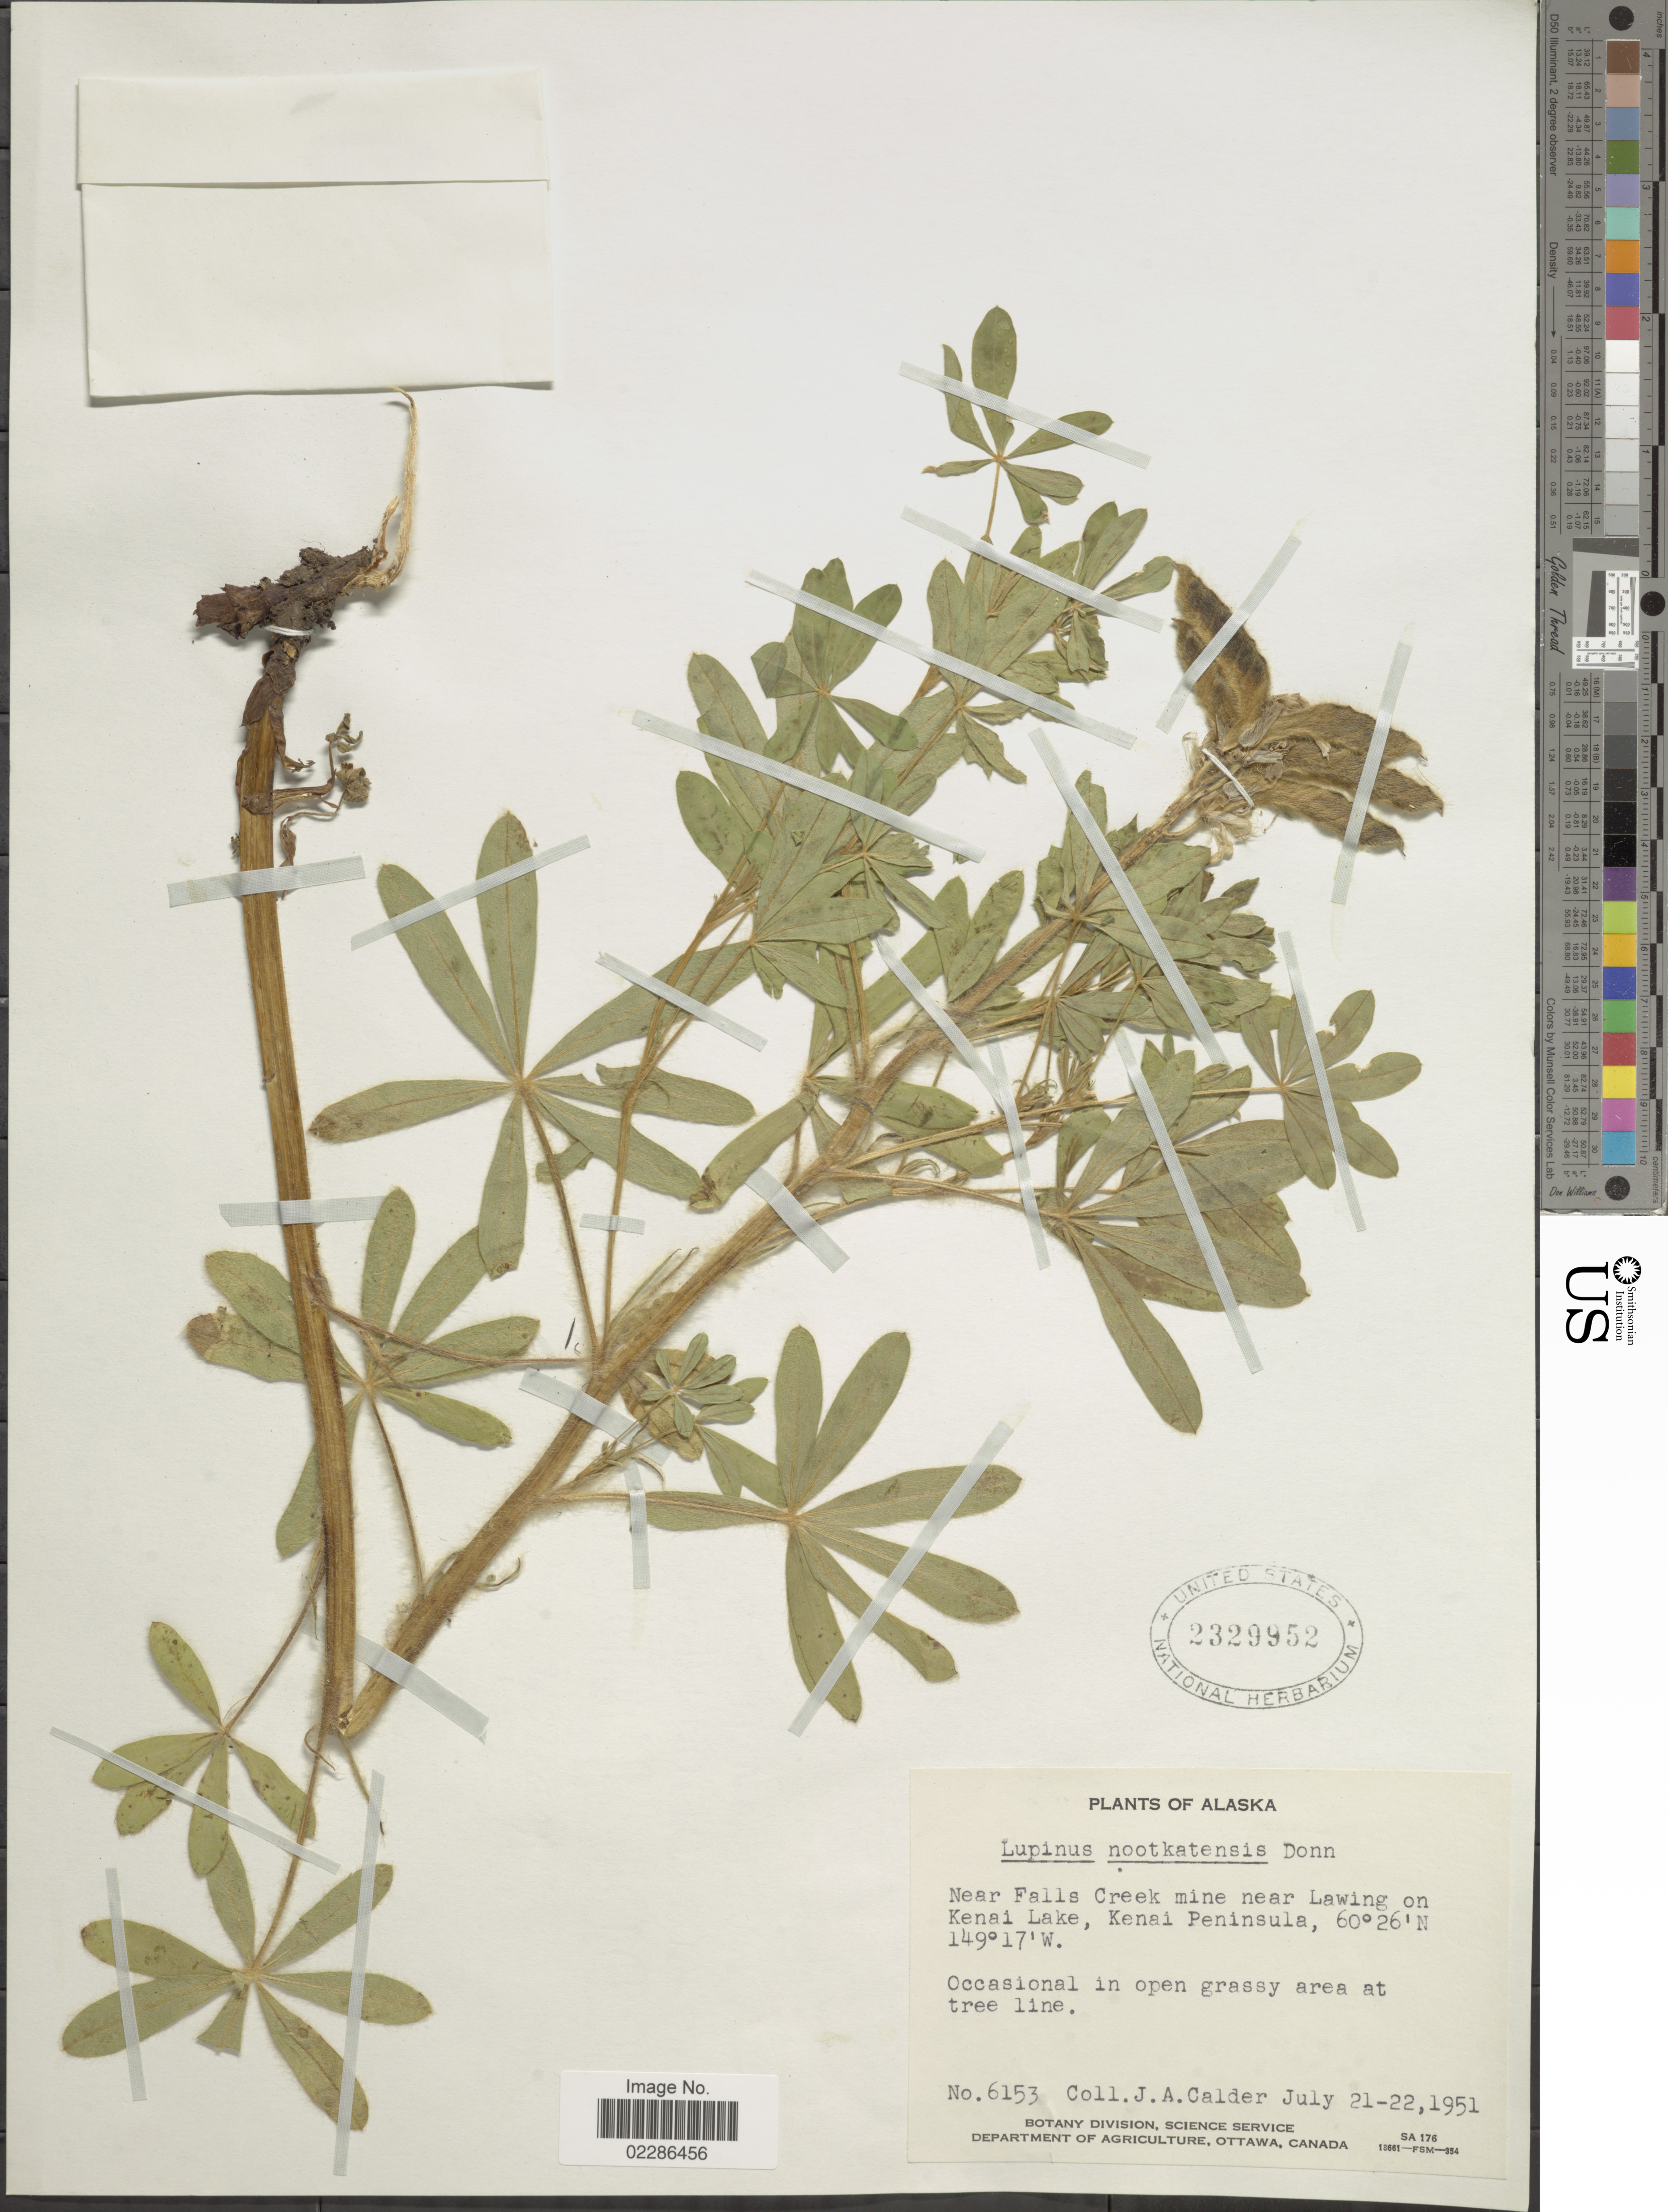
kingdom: Plantae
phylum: Tracheophyta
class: Magnoliopsida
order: Fabales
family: Fabaceae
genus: Lupinus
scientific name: Lupinus nootkatensis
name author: Donn ex Sims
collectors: J. A. Calder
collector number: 6153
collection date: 1951-07-21/1951-07-22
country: United States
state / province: Alaska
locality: Near Falls Creek mine near Lawing on Kenai Lake, Kenai Peninsula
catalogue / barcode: US 2329952